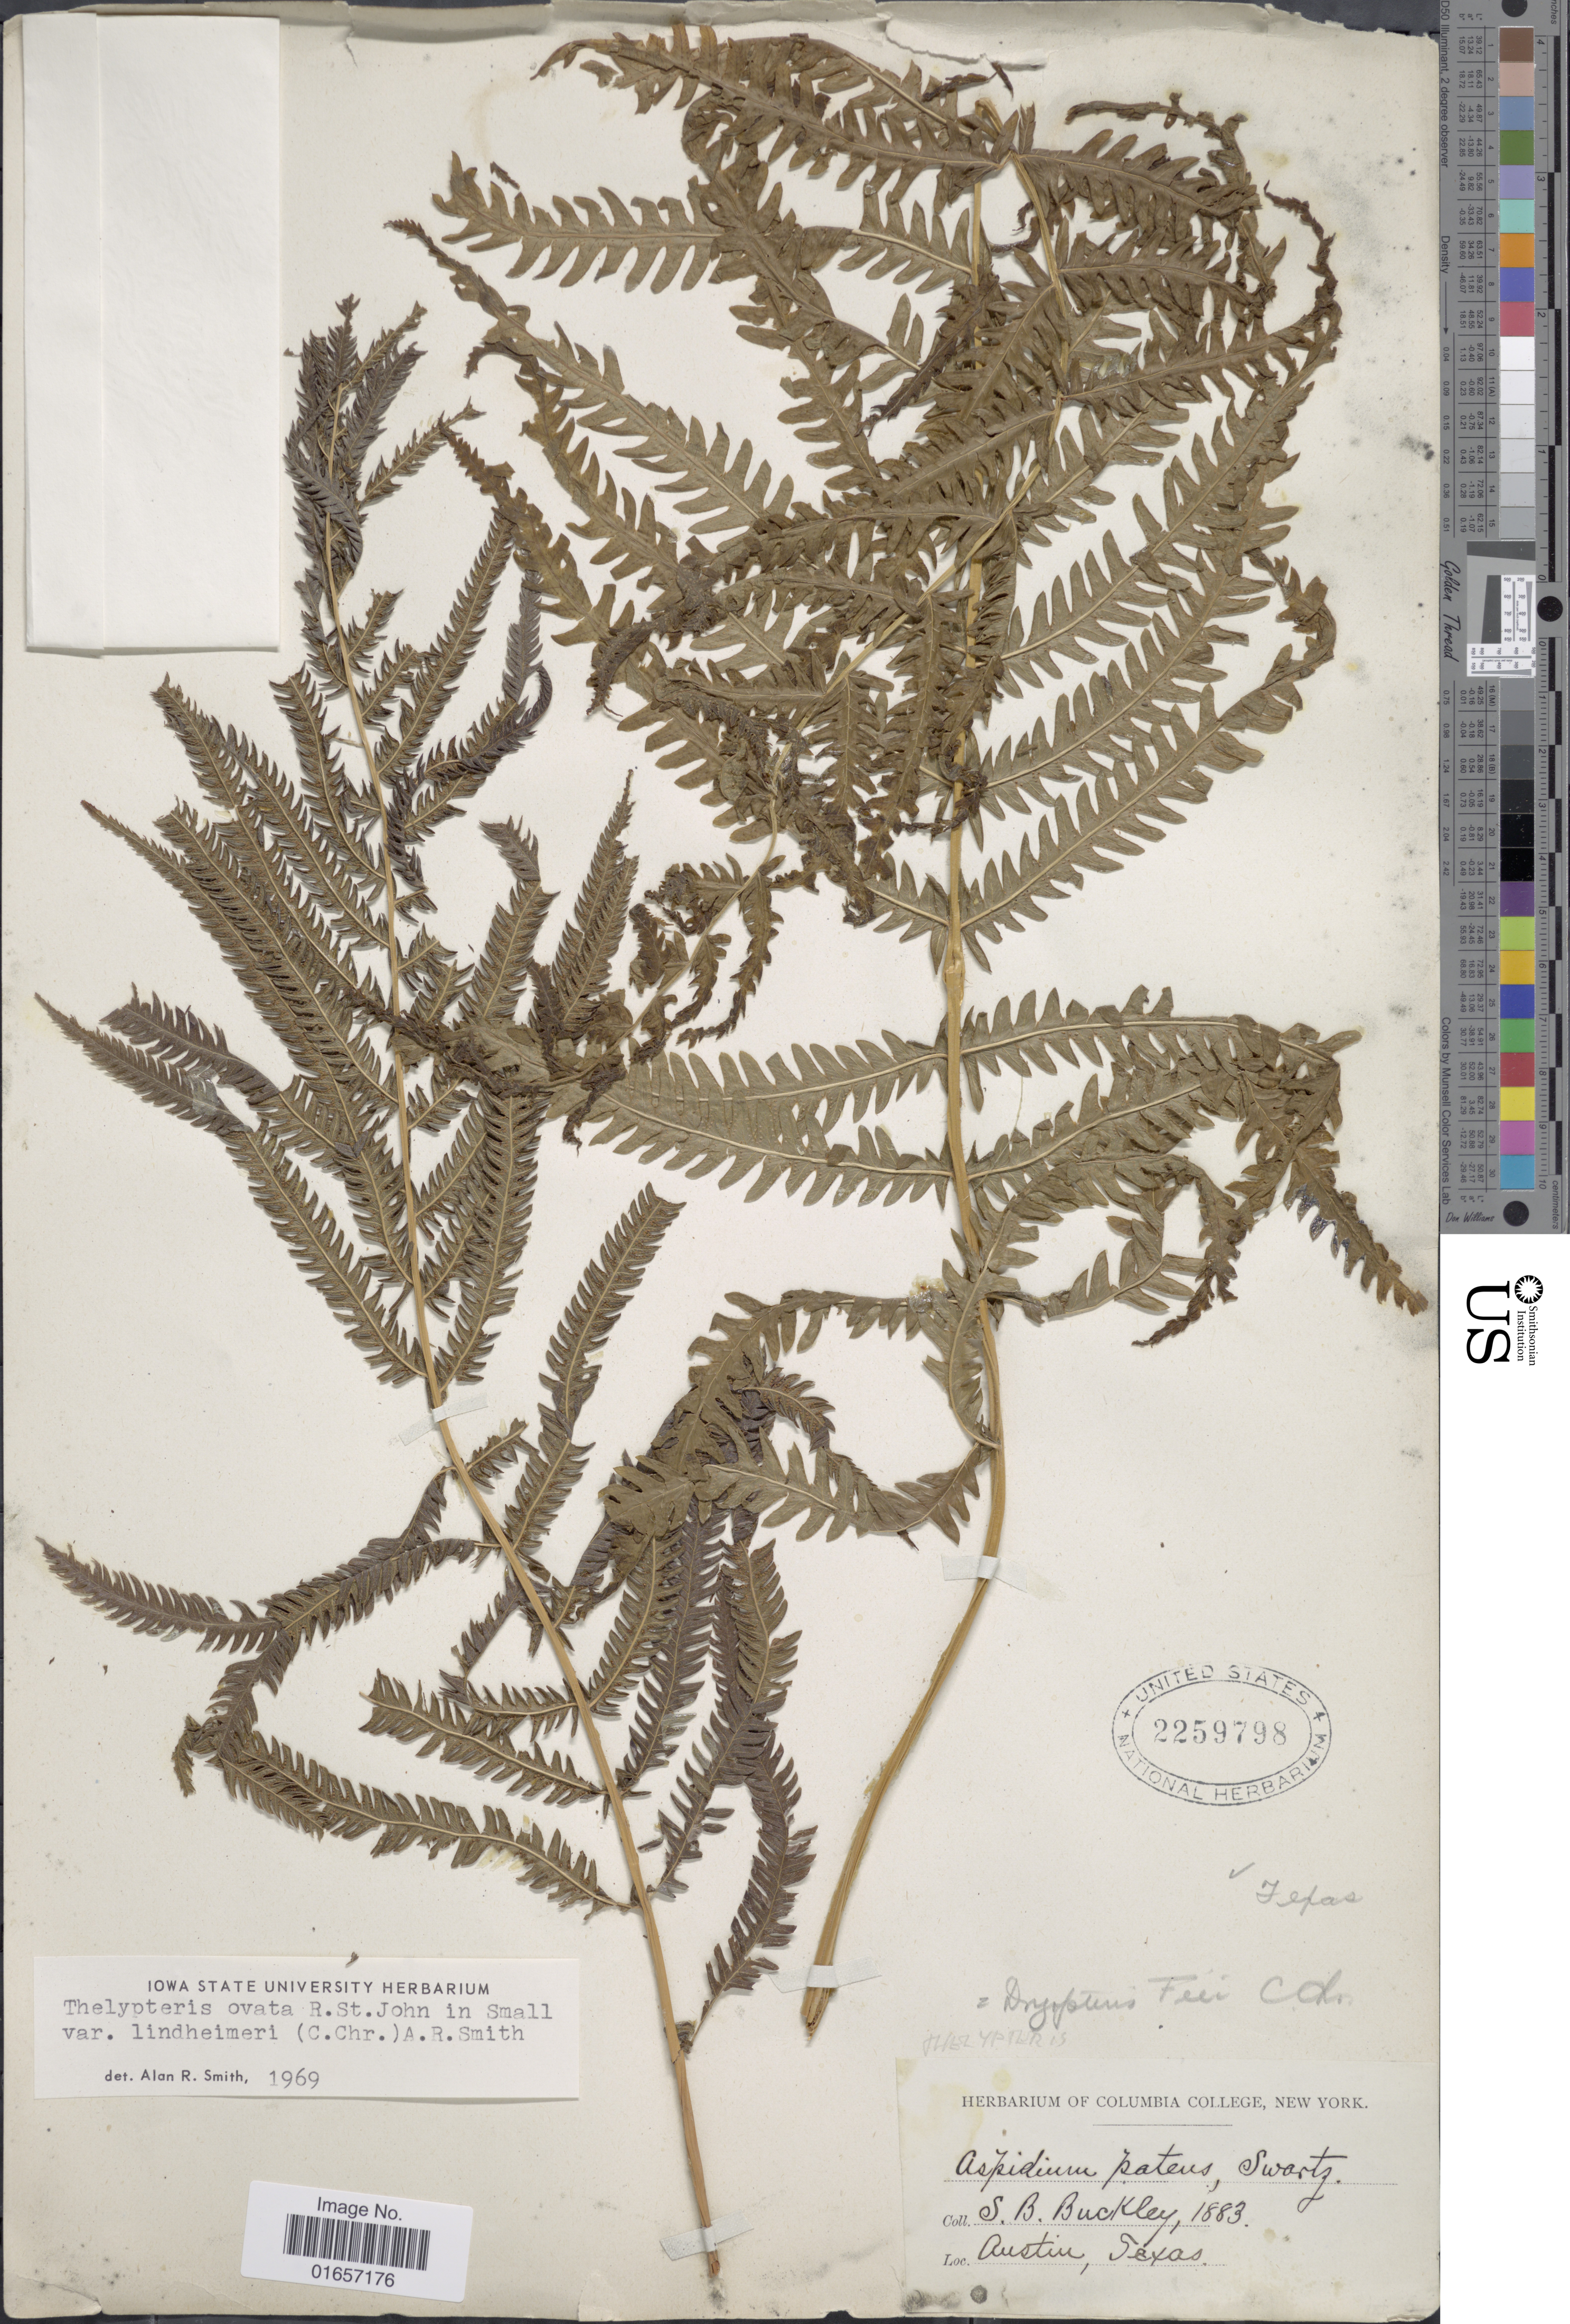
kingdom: Plantae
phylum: Tracheophyta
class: Polypodiopsida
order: Polypodiales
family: Thelypteridaceae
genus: Christella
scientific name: Christella ovata var. lindheimari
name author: (C. Chr.) A.R. Sm.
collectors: S. B. Buckley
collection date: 1883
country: United States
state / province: Texas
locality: Austin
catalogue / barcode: US 2259798